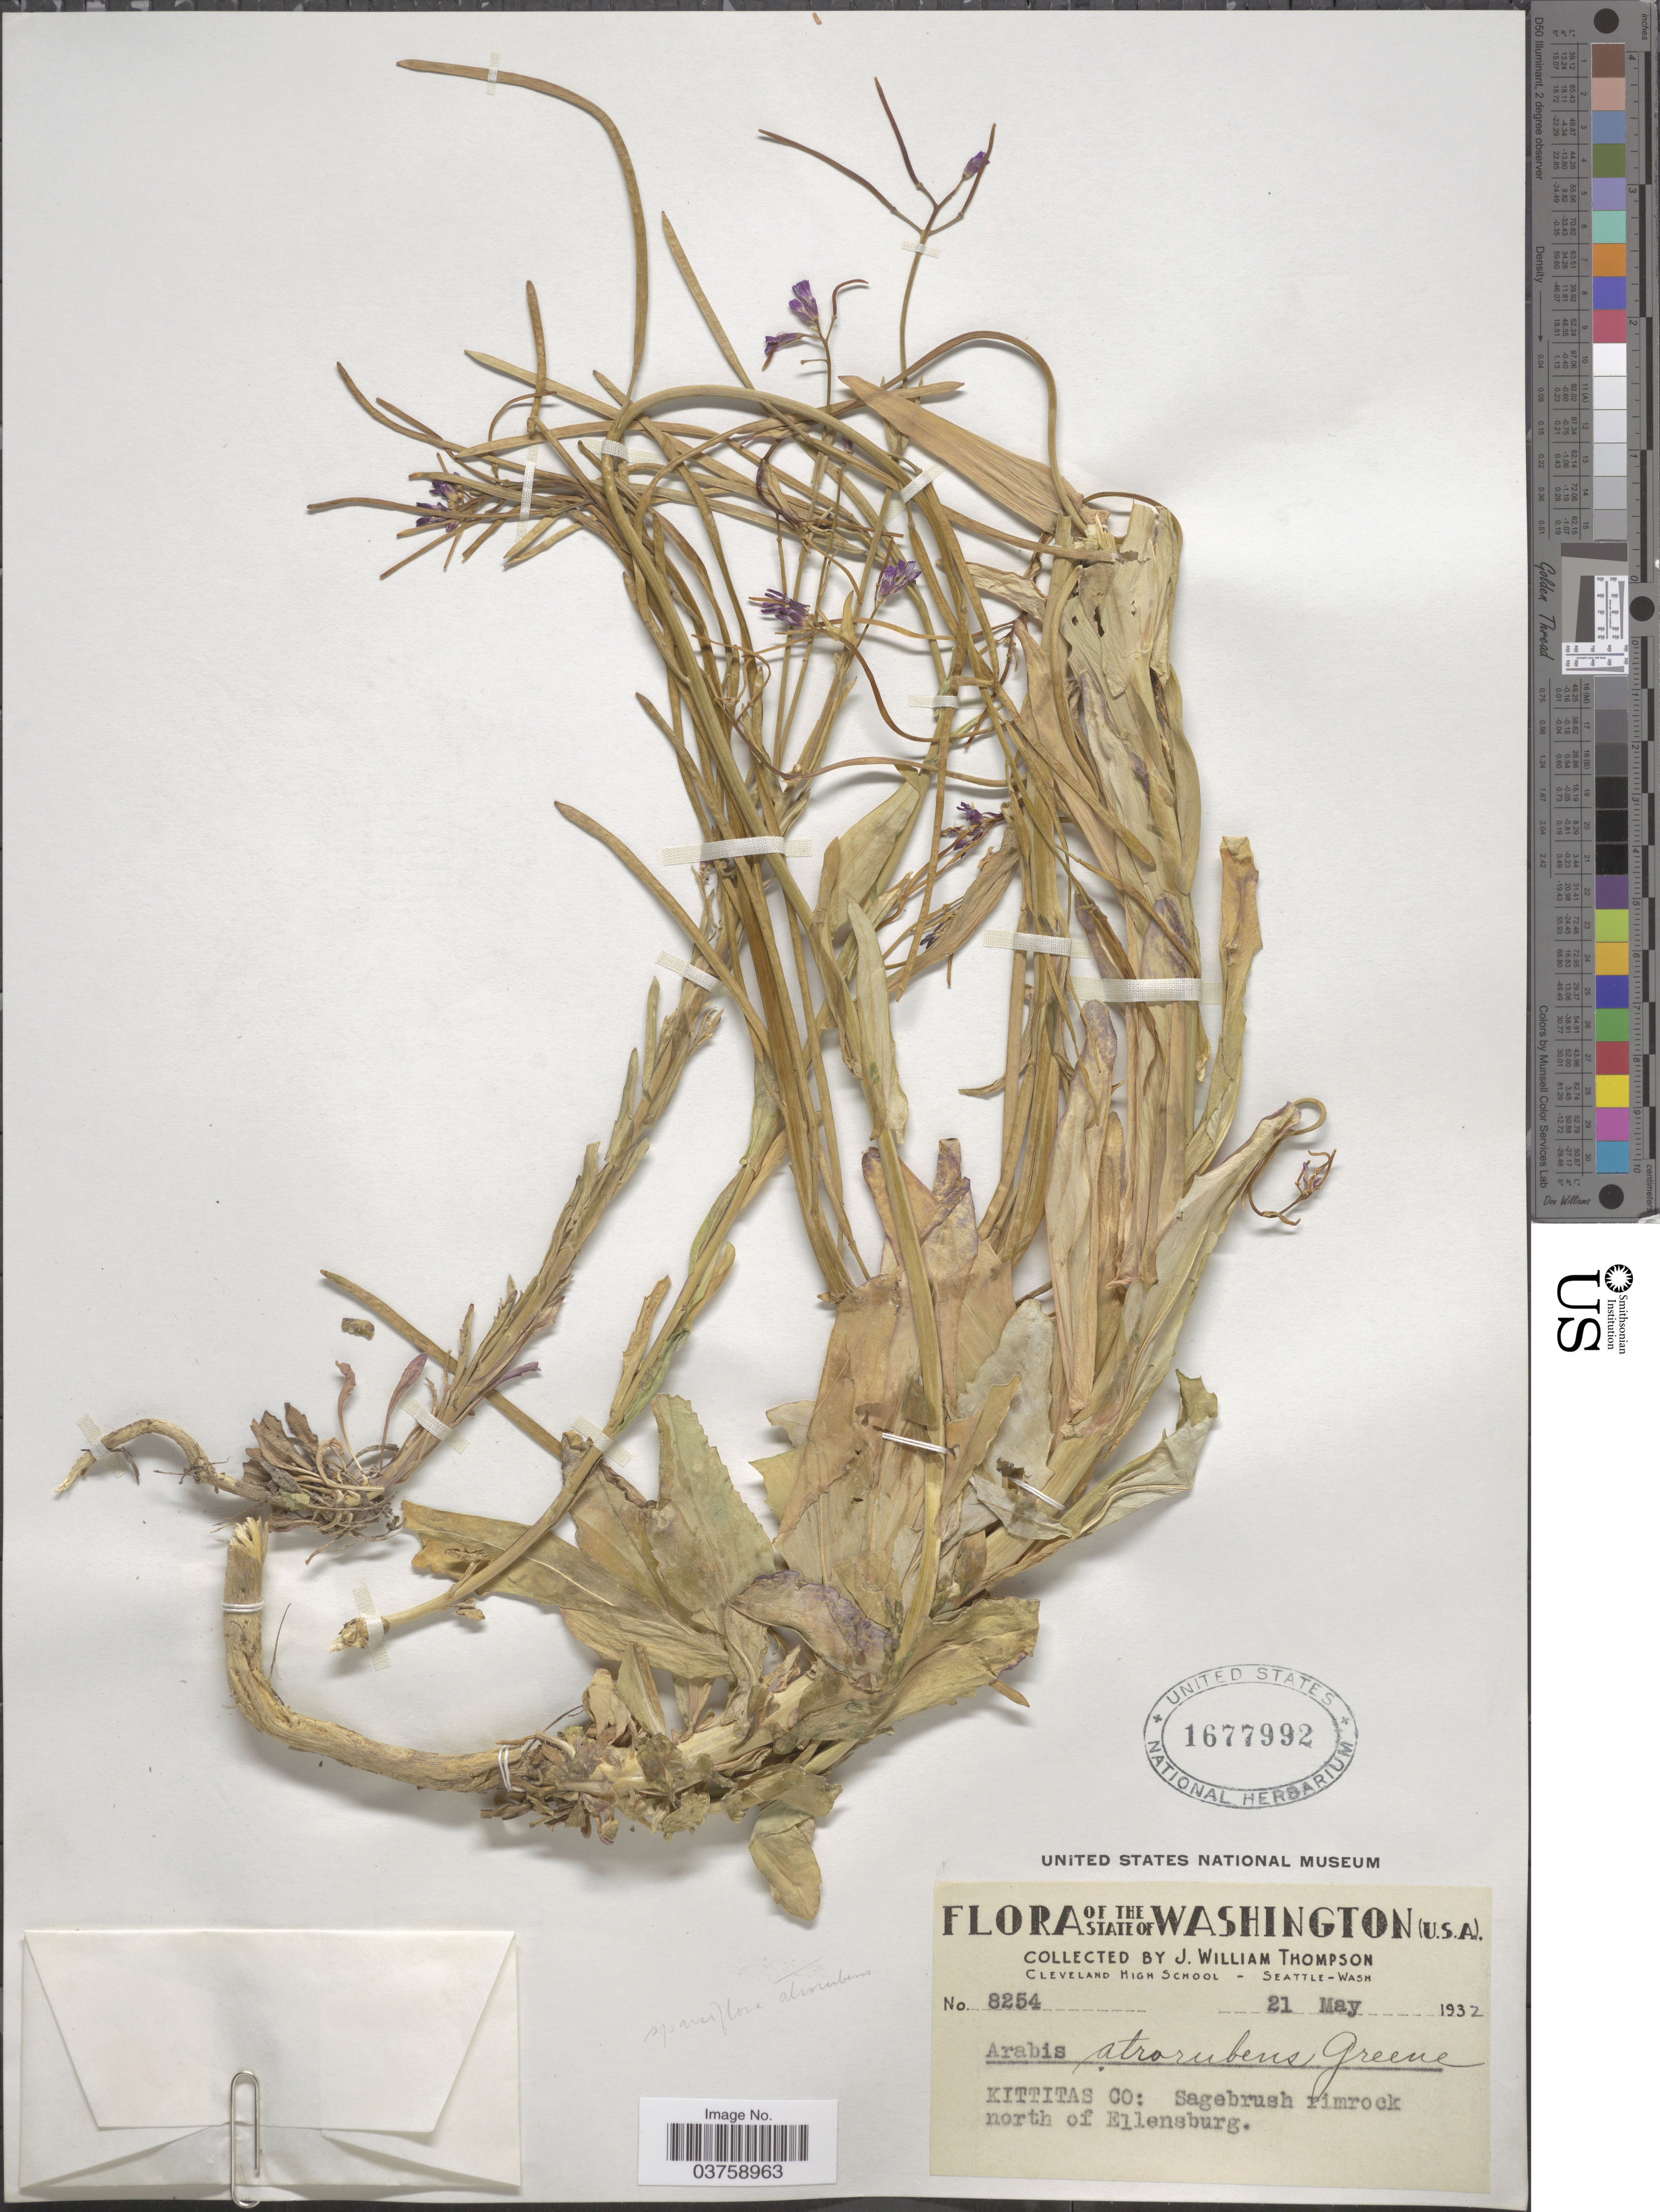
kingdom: Plantae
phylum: Tracheophyta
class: Magnoliopsida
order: Brassicales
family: Brassicaceae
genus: Arabis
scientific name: Arabis sparsiflora var. atrorubens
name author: (Suksd. ex Greene) Rollins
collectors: J. W. Thompson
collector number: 8254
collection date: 1932-05-21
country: United States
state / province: Washington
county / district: Kittitas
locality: Kittitas Co: Sagebrush rimrock north of Ellensburg.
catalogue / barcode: US 1677992